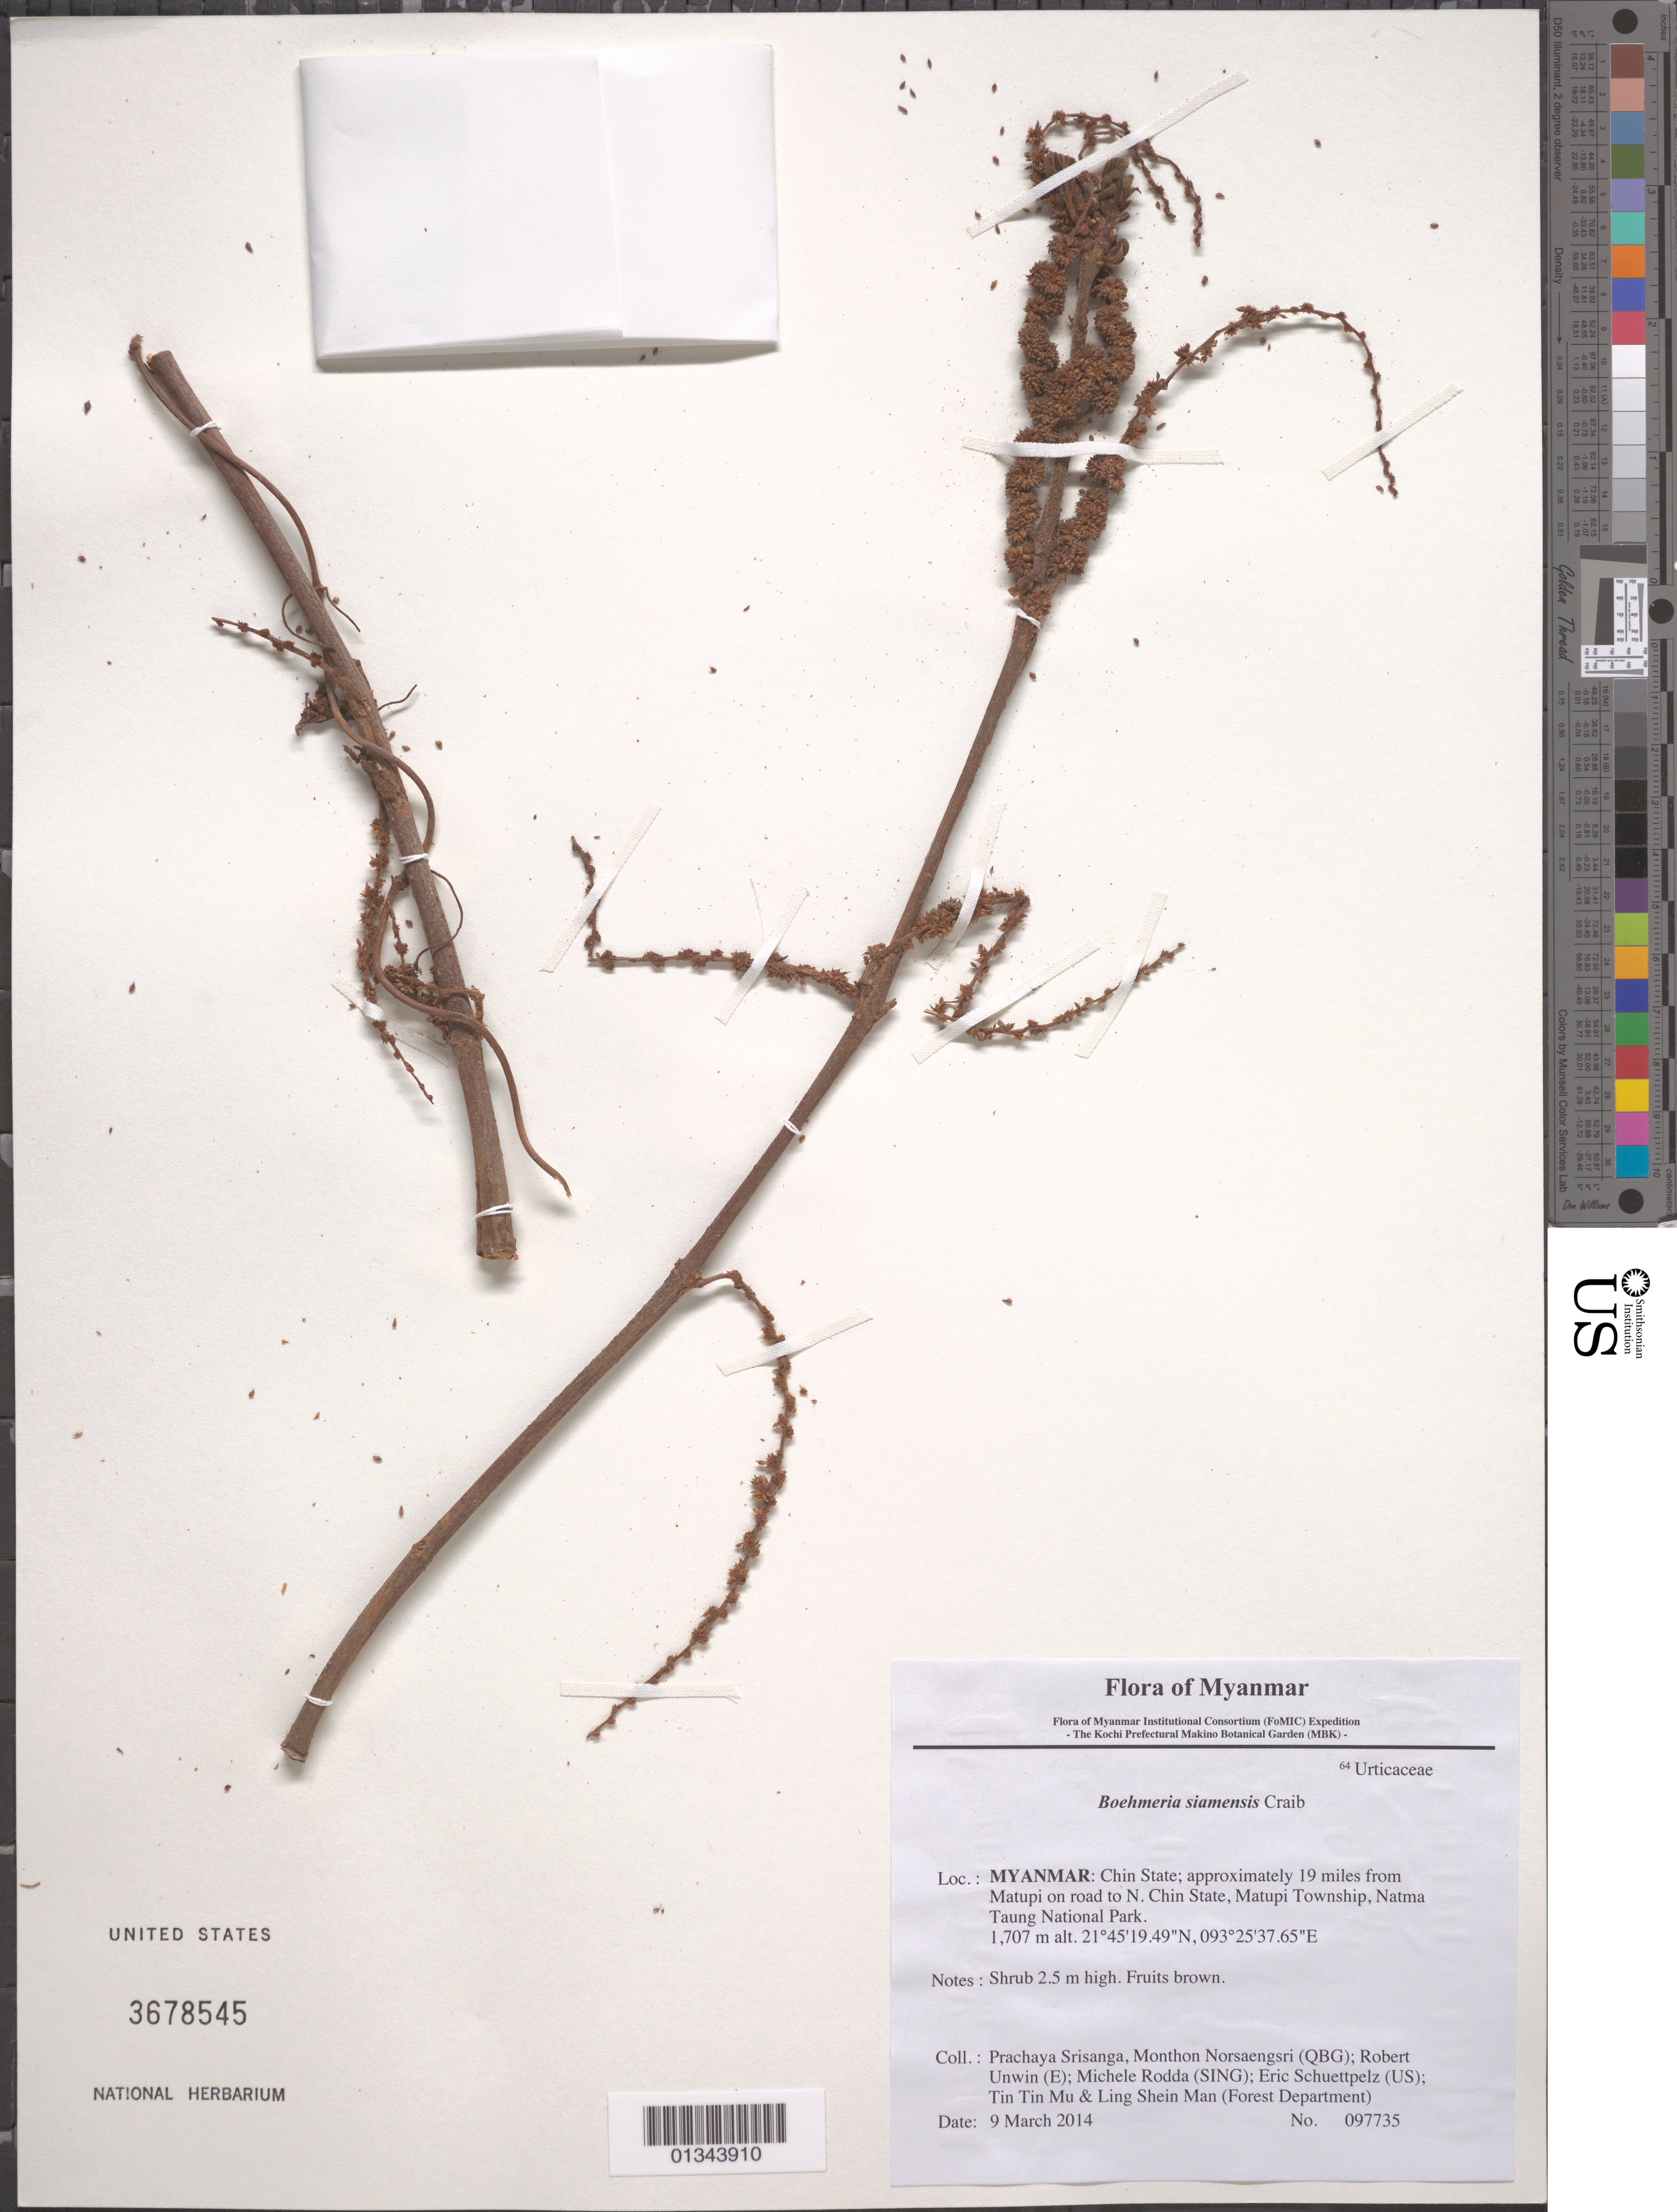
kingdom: Plantae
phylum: Tracheophyta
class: Magnoliopsida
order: Rosales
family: Urticaceae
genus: Boehmeria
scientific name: Boehmeria siamensis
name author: Craib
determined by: Fujikawa, Kazumi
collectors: P. Srisanga, M. Norsaengsri, R. Unwin, M. Rodda, E. Schuettpelz, Tin Tin Mu & Ling Shein Man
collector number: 97735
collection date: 2014-03-09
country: Myanmar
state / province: Chin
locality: Approximately 19 miles from Matupi on road to N. Chin State, Matupi Township, Natma Taung National Park.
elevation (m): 1707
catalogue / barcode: US 3678545